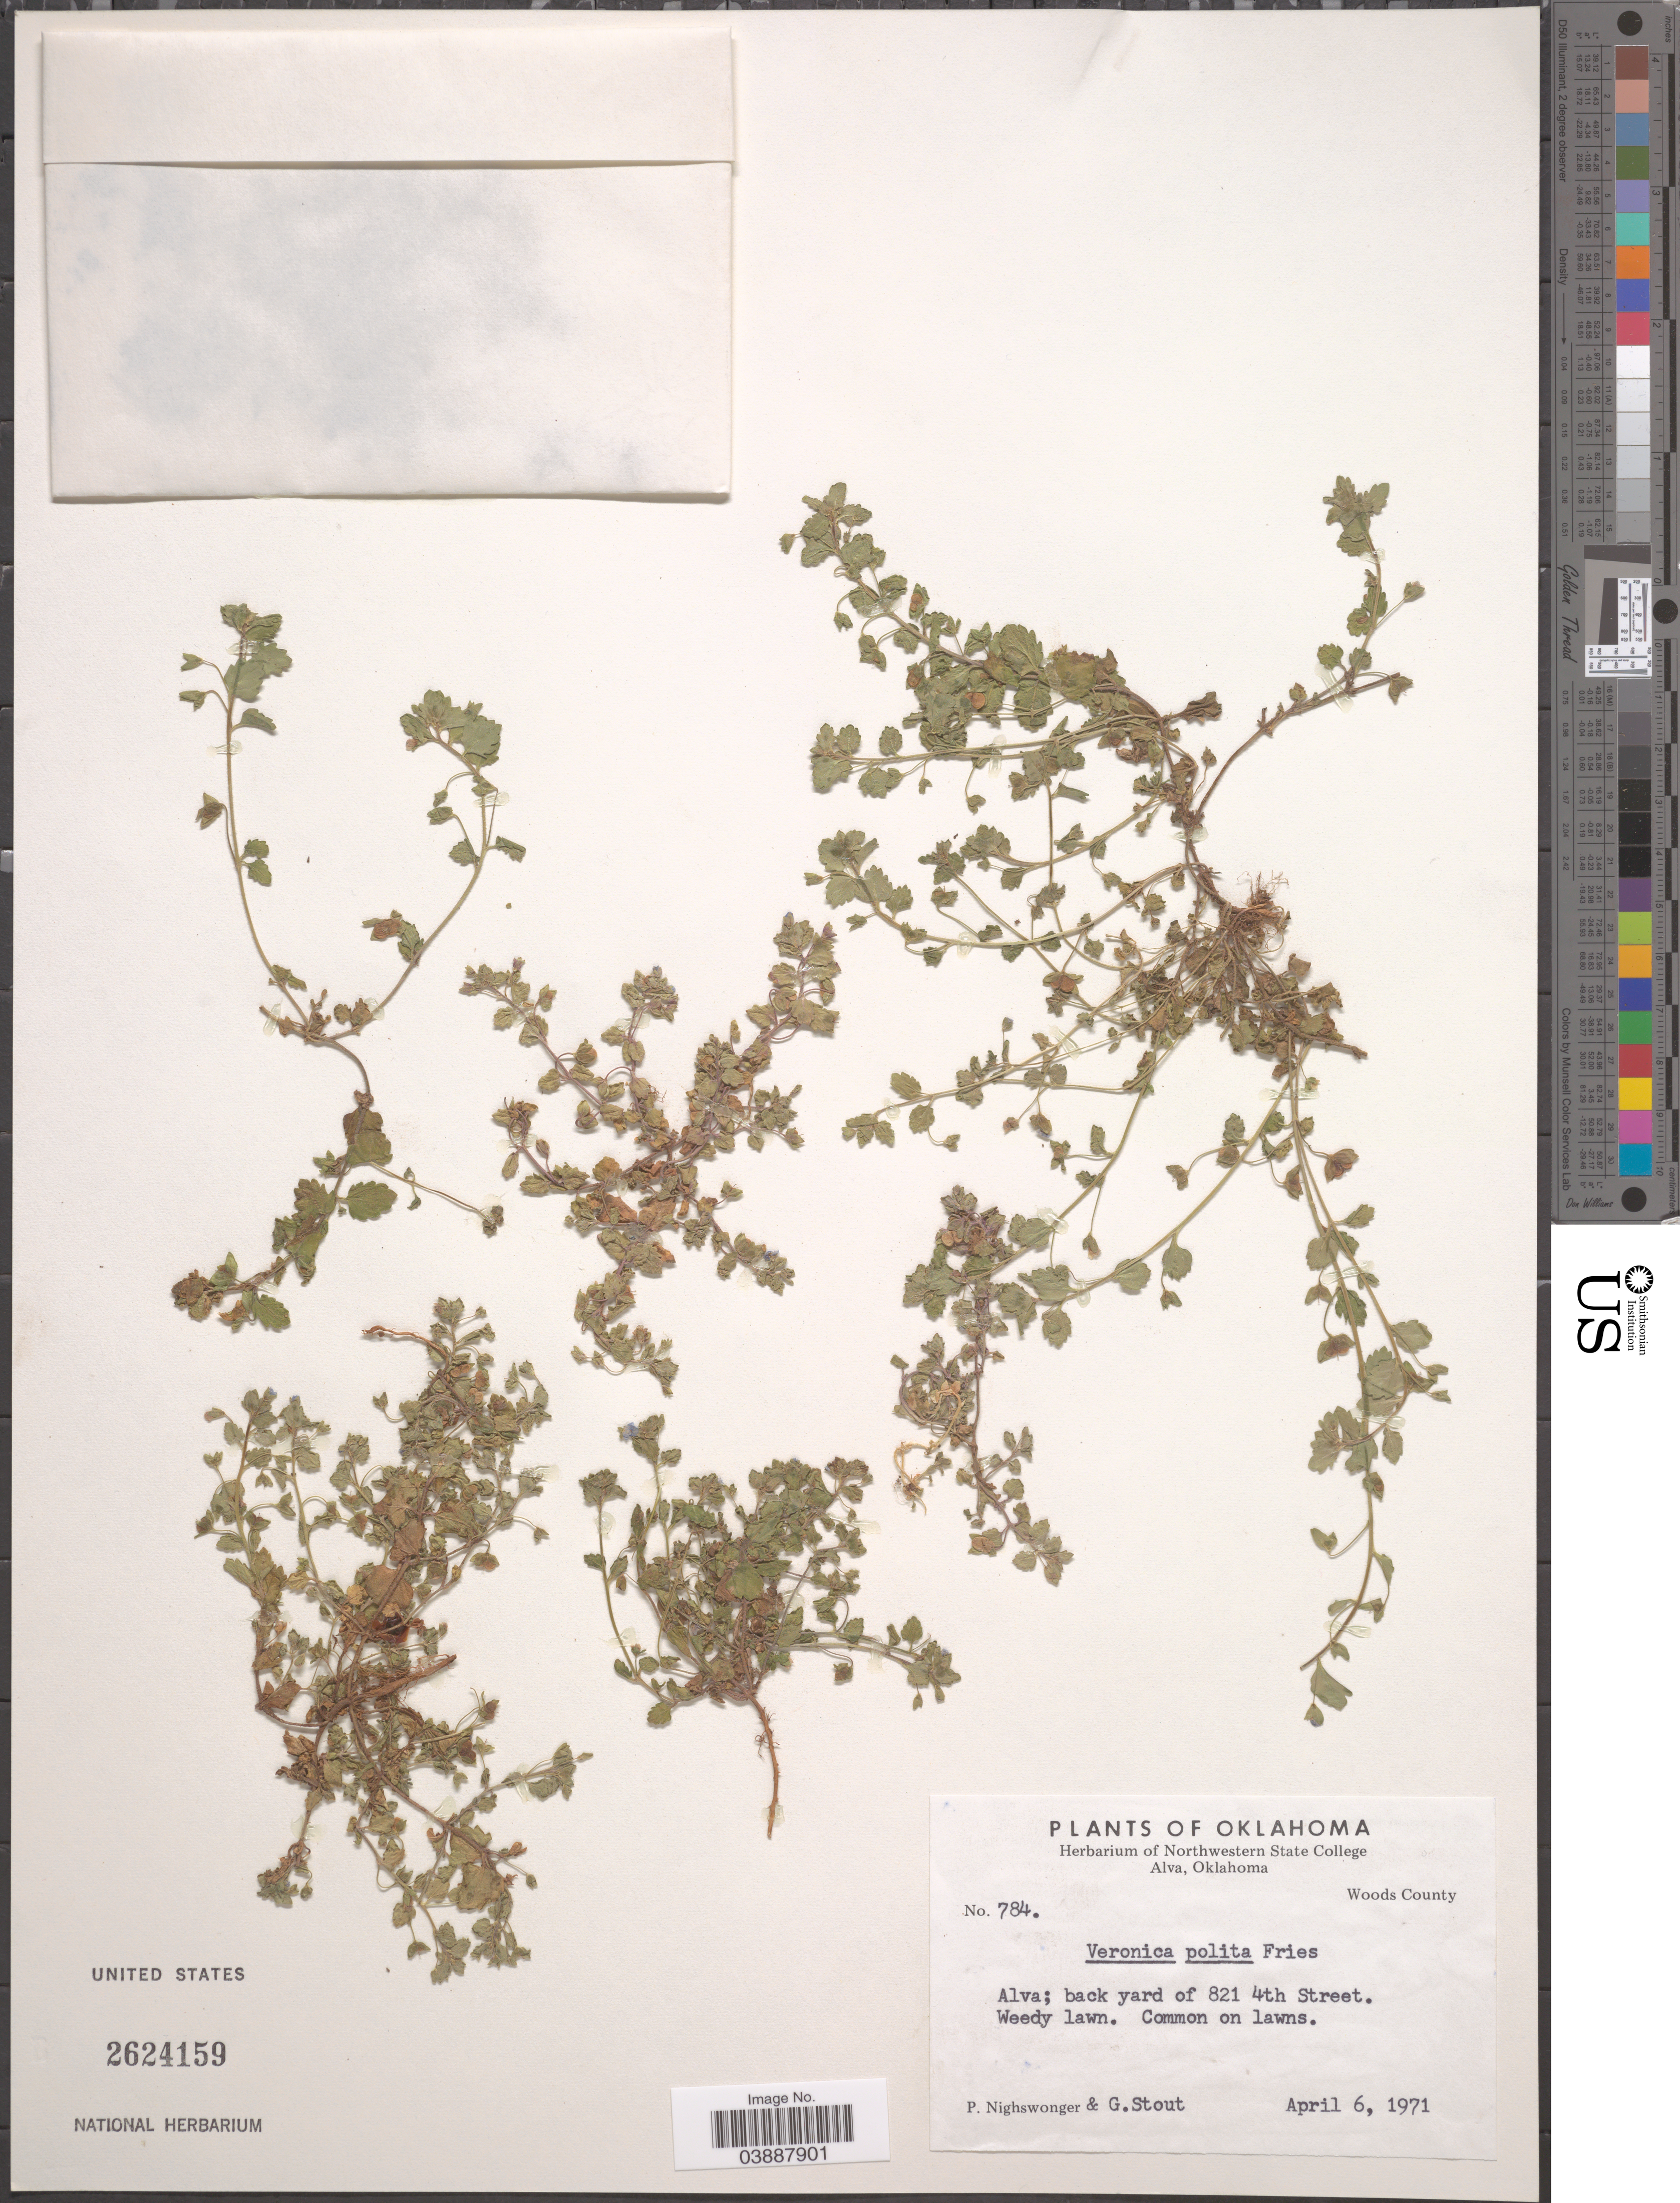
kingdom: Plantae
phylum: Tracheophyta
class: Magnoliopsida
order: Lamiales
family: Plantaginaceae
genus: Veronica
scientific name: Veronica polita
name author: Fr.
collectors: P. Nighswonger & G. Stout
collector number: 784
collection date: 1971-04-06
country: United States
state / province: Oklahoma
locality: Woods County. Alva; back yard of 821 4th Street.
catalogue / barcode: US 2624159